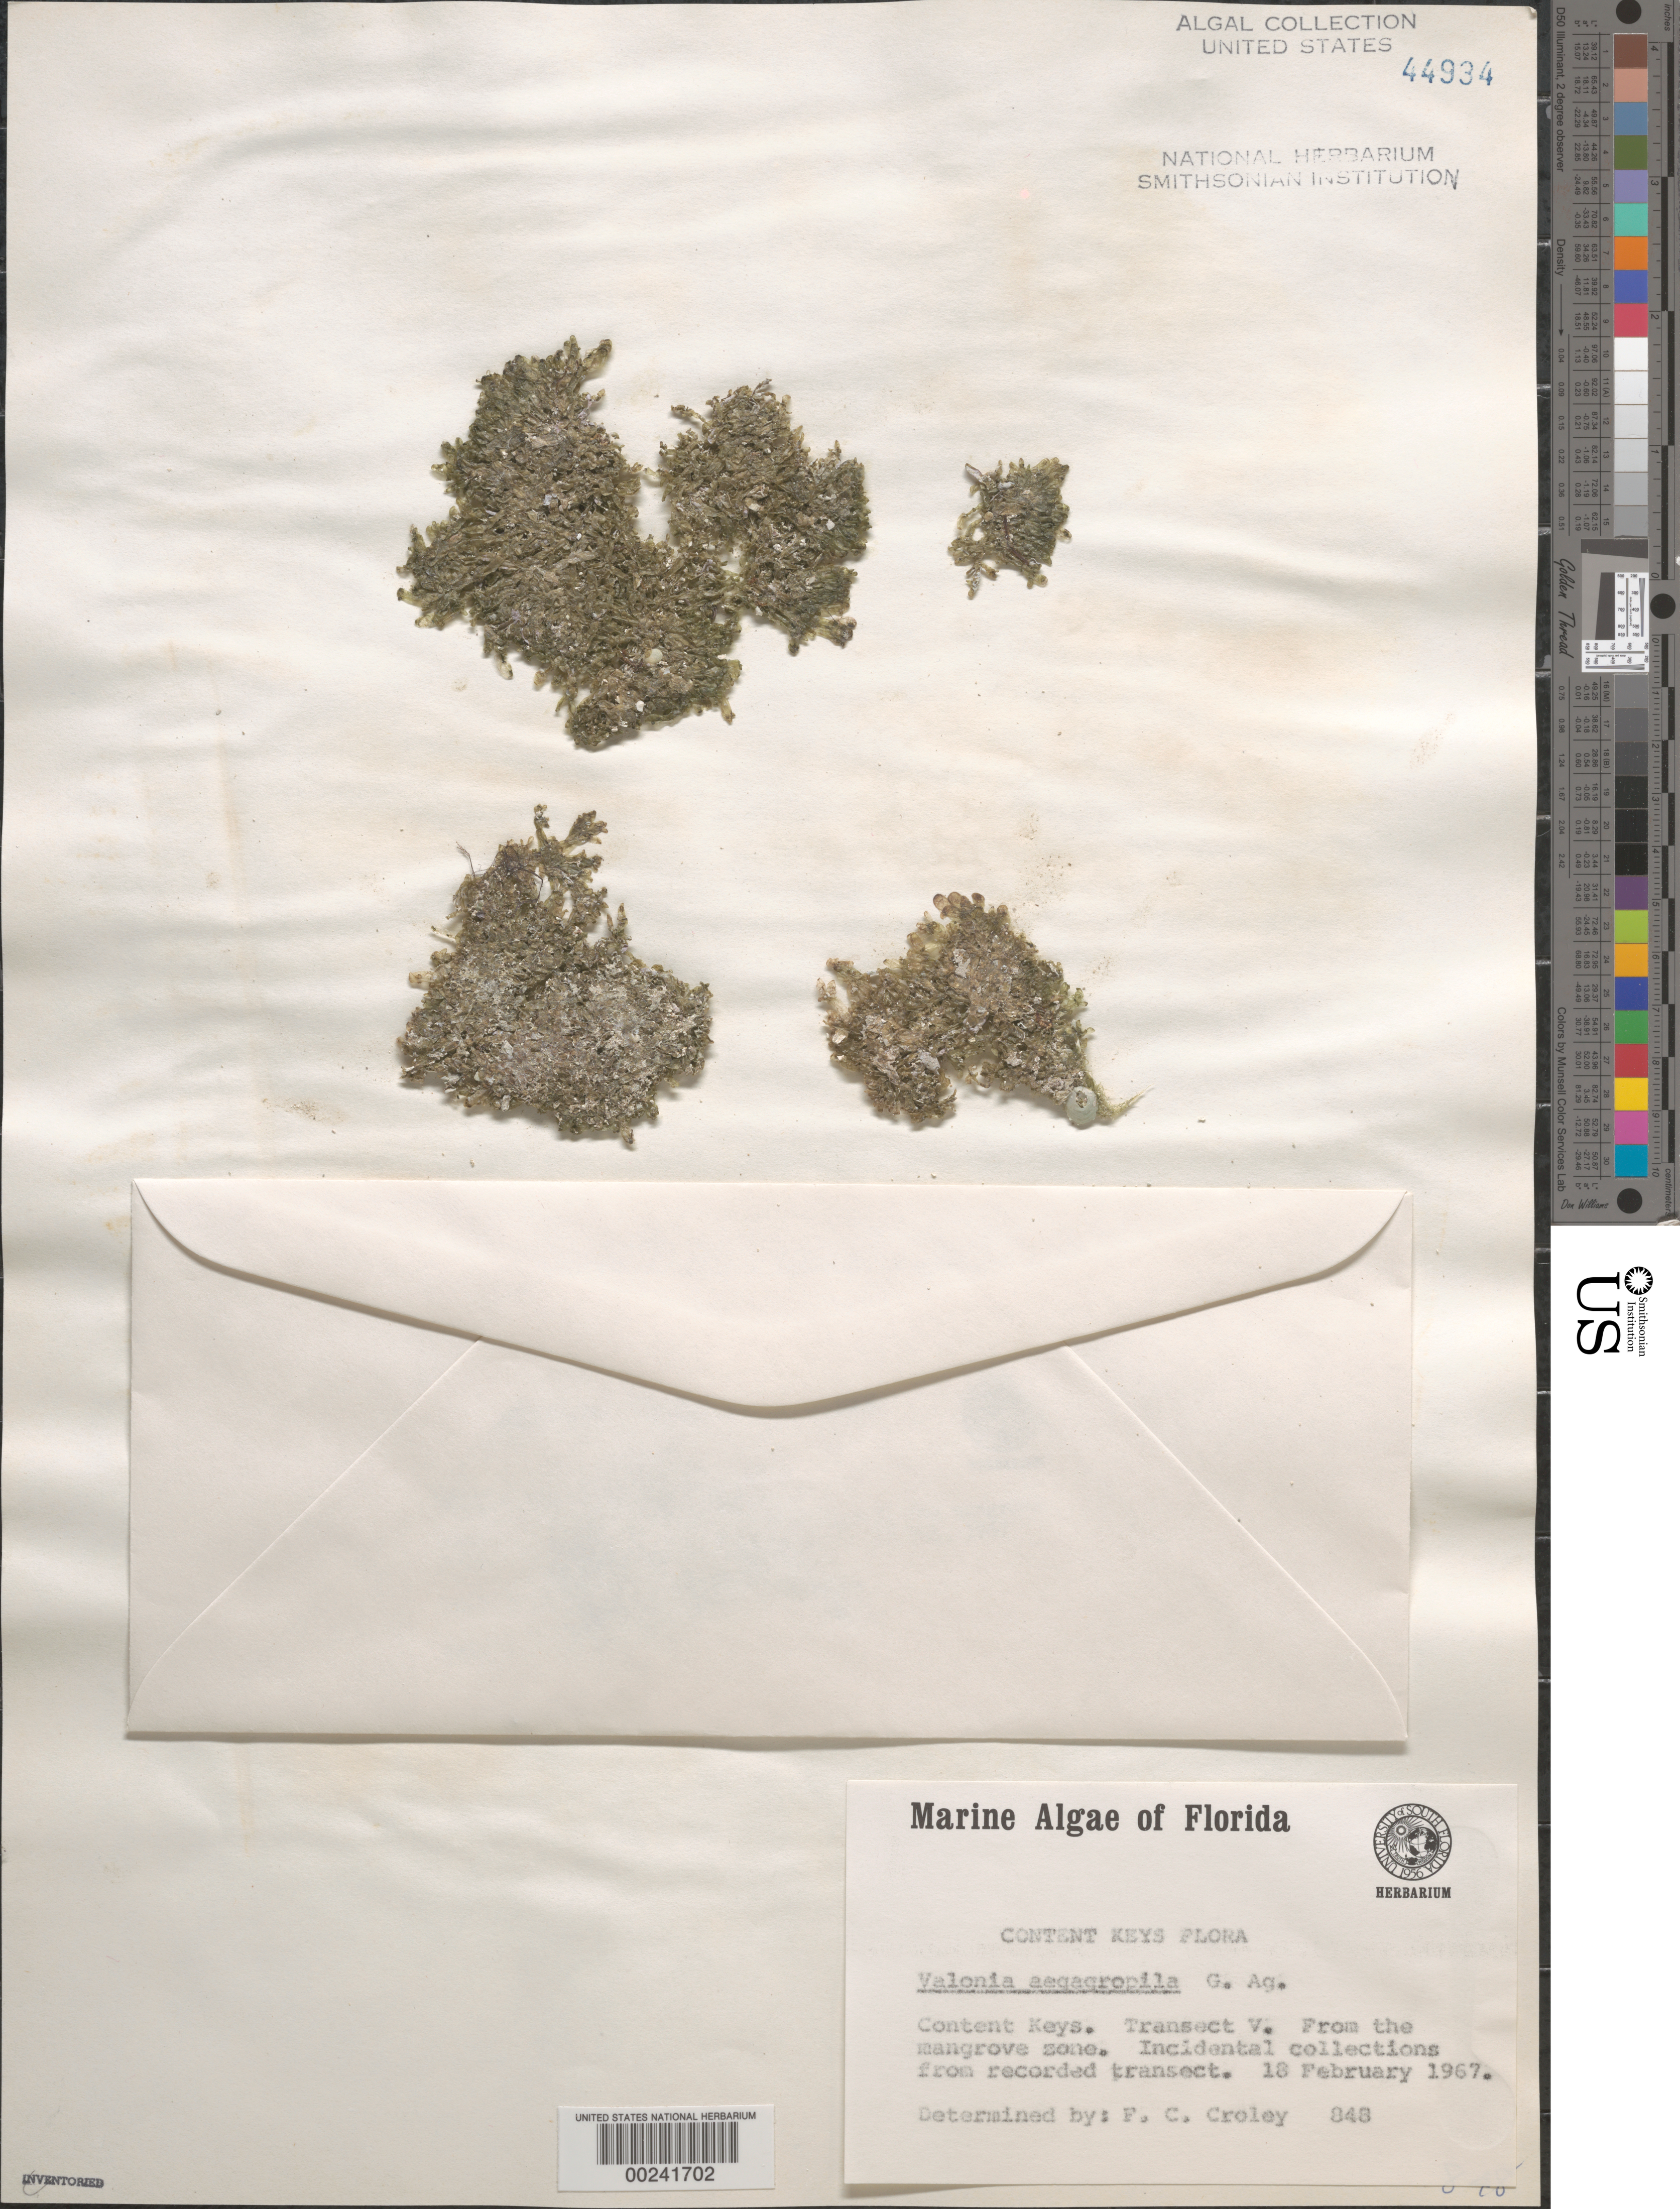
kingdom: Plantae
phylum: Chlorophyta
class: Ulvophyceae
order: Siphonocladales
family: Valoniaceae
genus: Valonia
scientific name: Valonia aegagropila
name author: C. Agardh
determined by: Croley, F. C.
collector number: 848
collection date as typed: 18 Feb 1967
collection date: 1967-02-18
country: United States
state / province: Florida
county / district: Monroe County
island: Content Keys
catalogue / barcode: US 44934